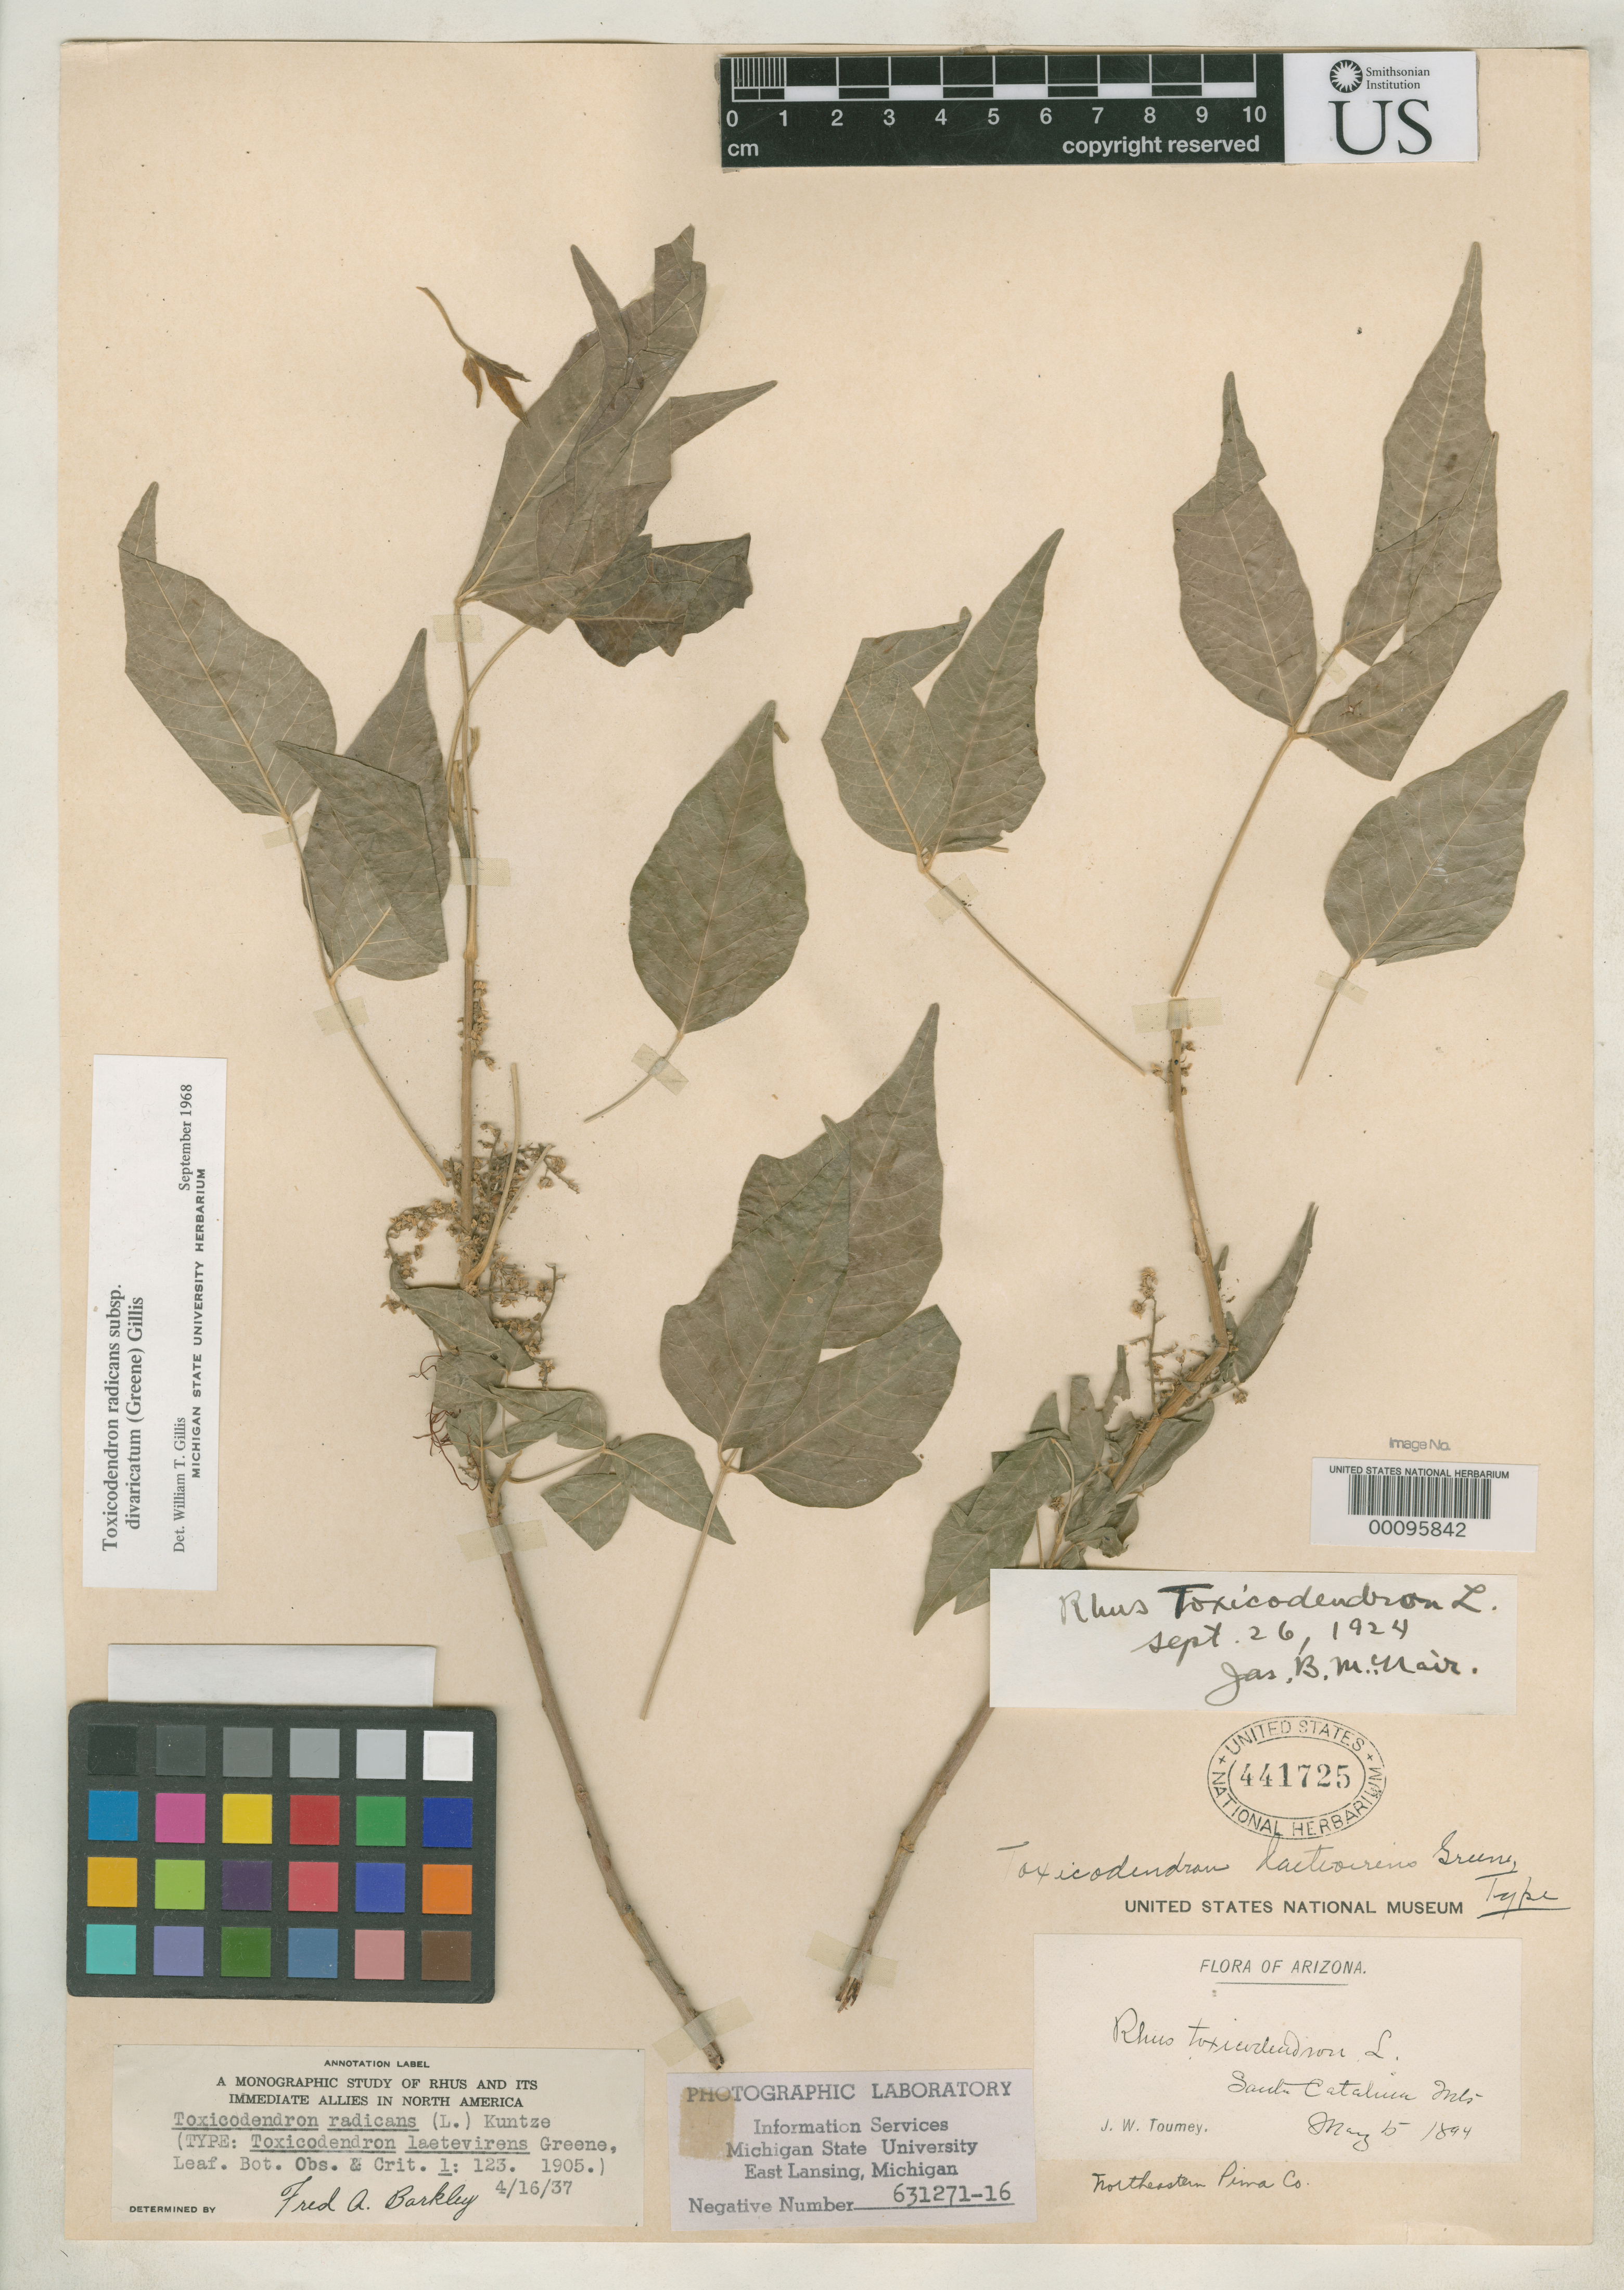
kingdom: Plantae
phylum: Tracheophyta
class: Magnoliopsida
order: Sapindales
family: Anacardiaceae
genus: Toxicodendron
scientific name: Toxicodendron laetevirens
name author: Greene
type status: Holotype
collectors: J. W. Toumey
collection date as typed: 05 May 1894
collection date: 1894-05-05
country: United States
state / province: Arizona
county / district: Pima / Pinal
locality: "Santa Catalina Mountains".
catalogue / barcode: US 441725